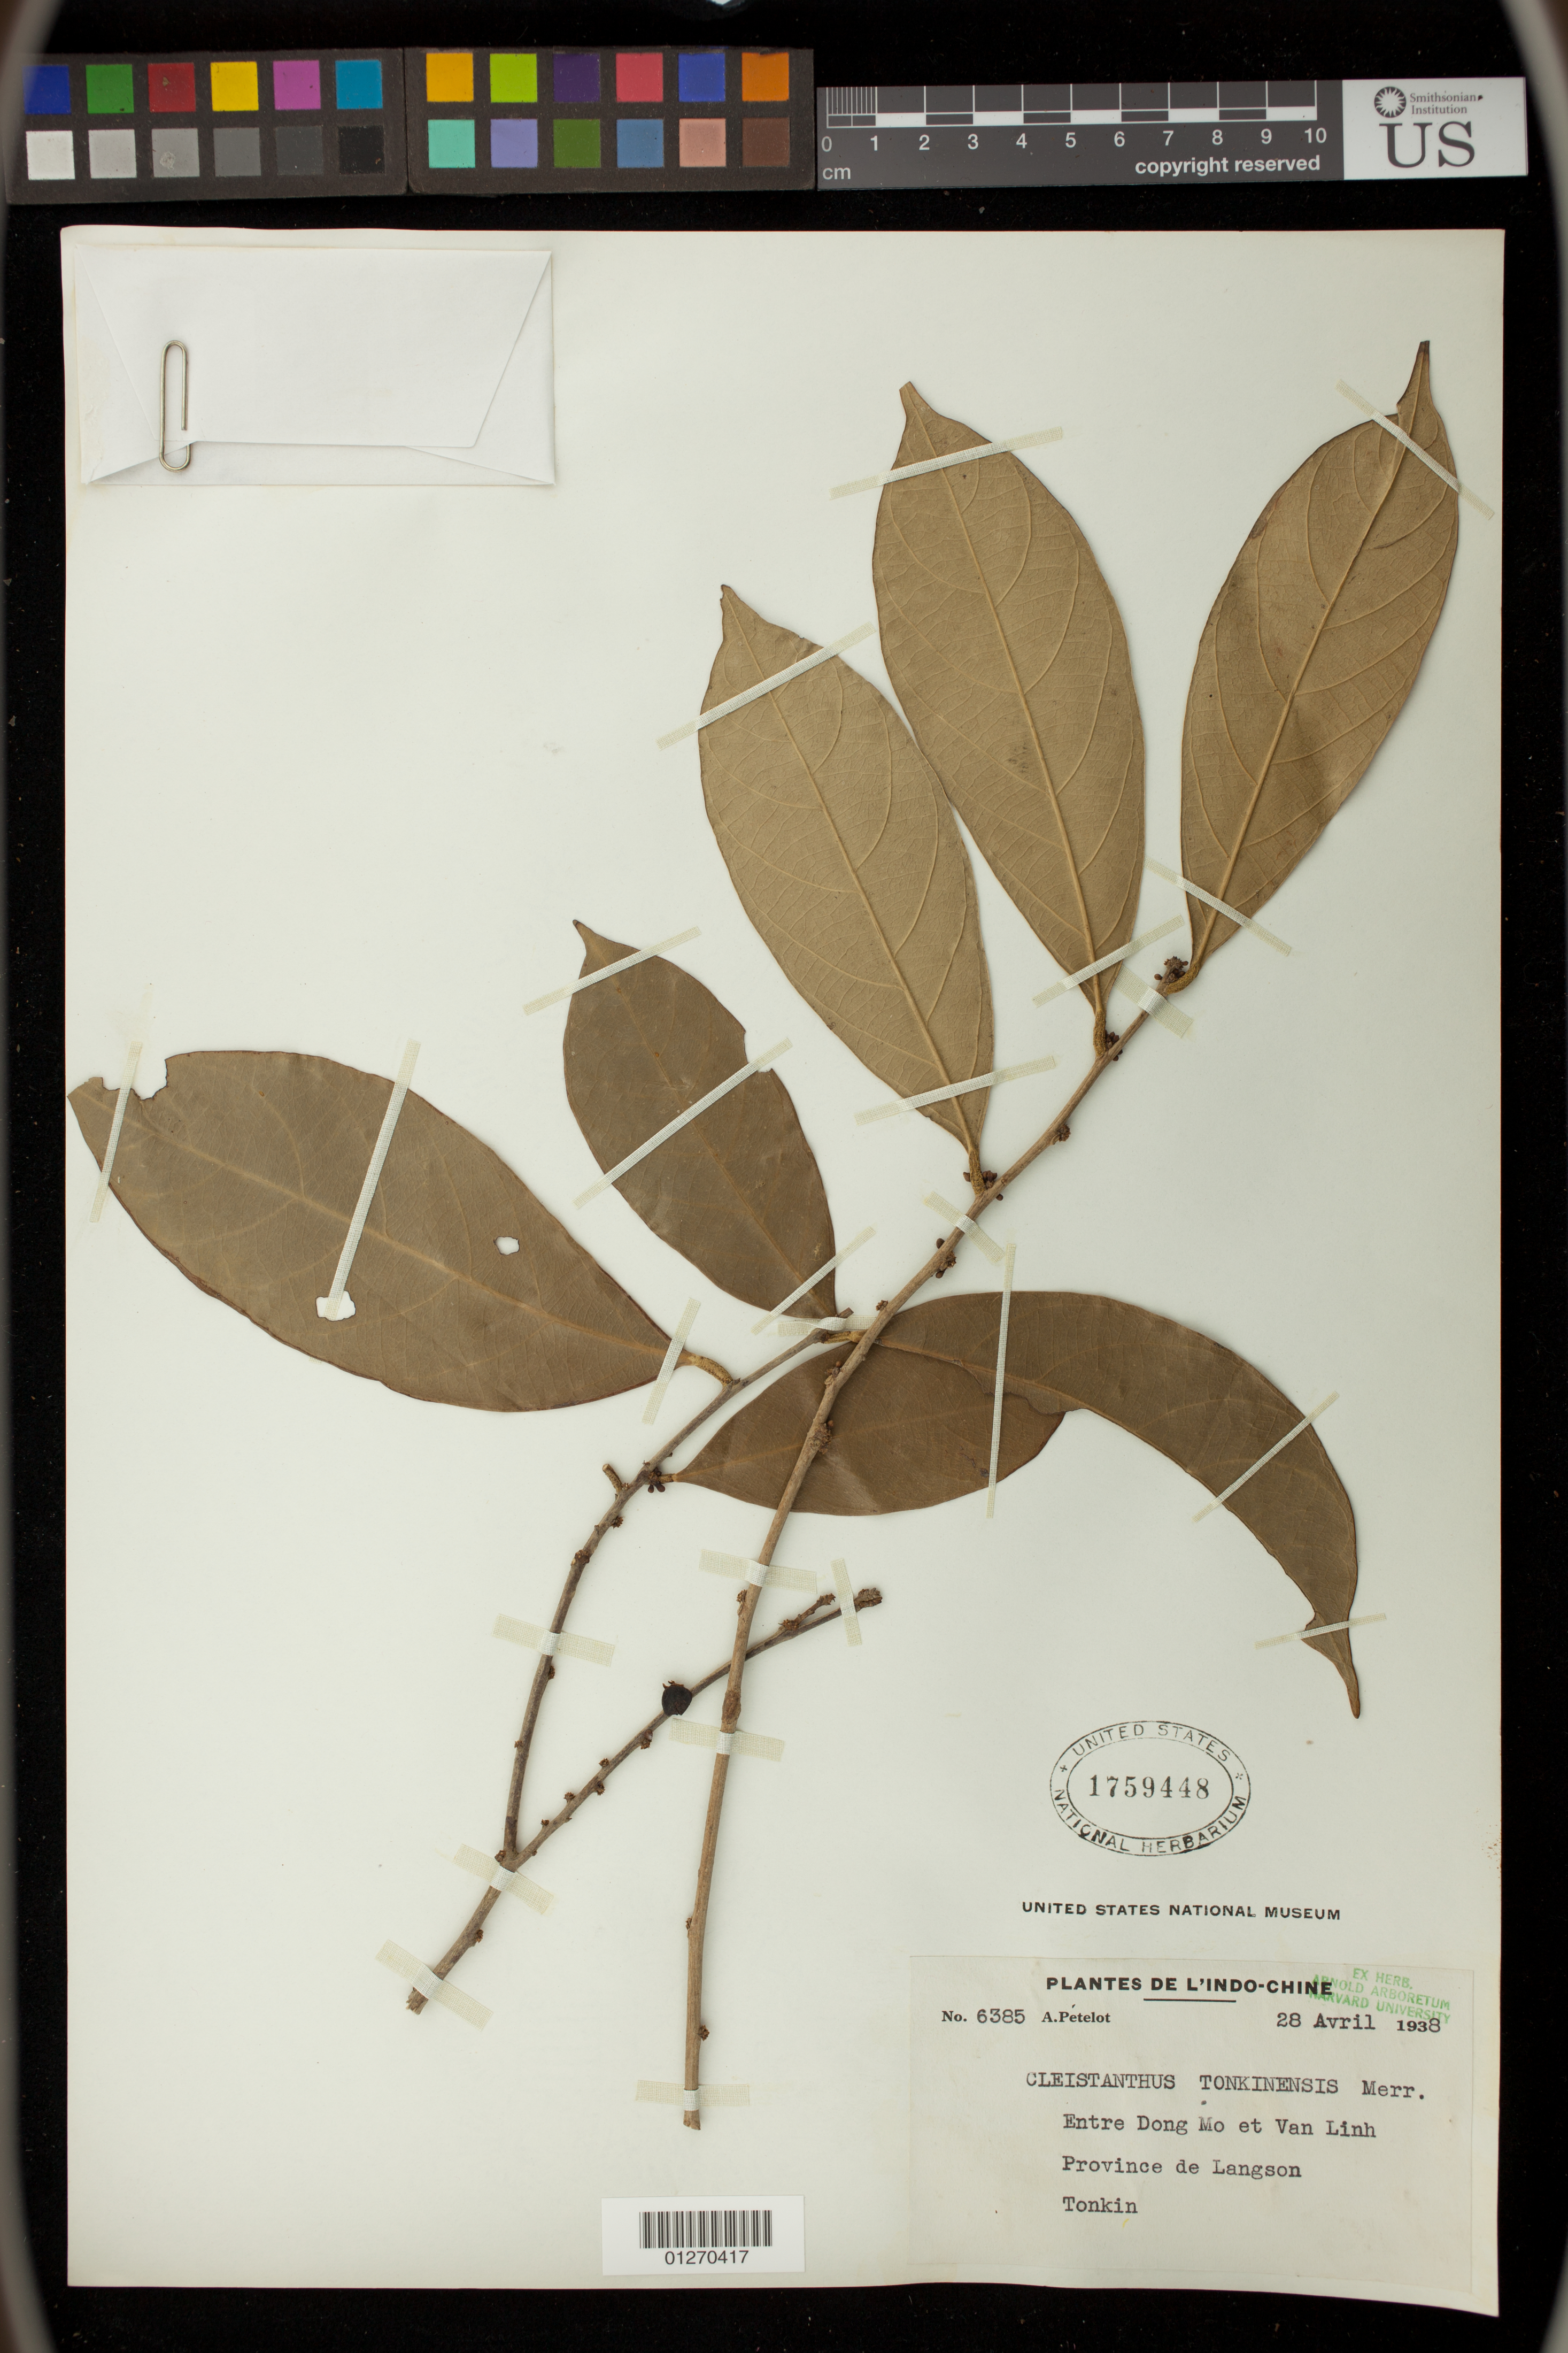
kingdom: Plantae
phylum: Tracheophyta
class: Magnoliopsida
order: Malpighiales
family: Phyllanthaceae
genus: Cleistanthus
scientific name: Cleistanthus tonkinensis Merr., ined. (non Jabl.)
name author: Merr.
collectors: A. Petelot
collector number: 6385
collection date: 1938-04-28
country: Vietnam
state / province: Lang Son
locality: Entre Dong Mo et Van Linh,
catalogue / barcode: US 1759448